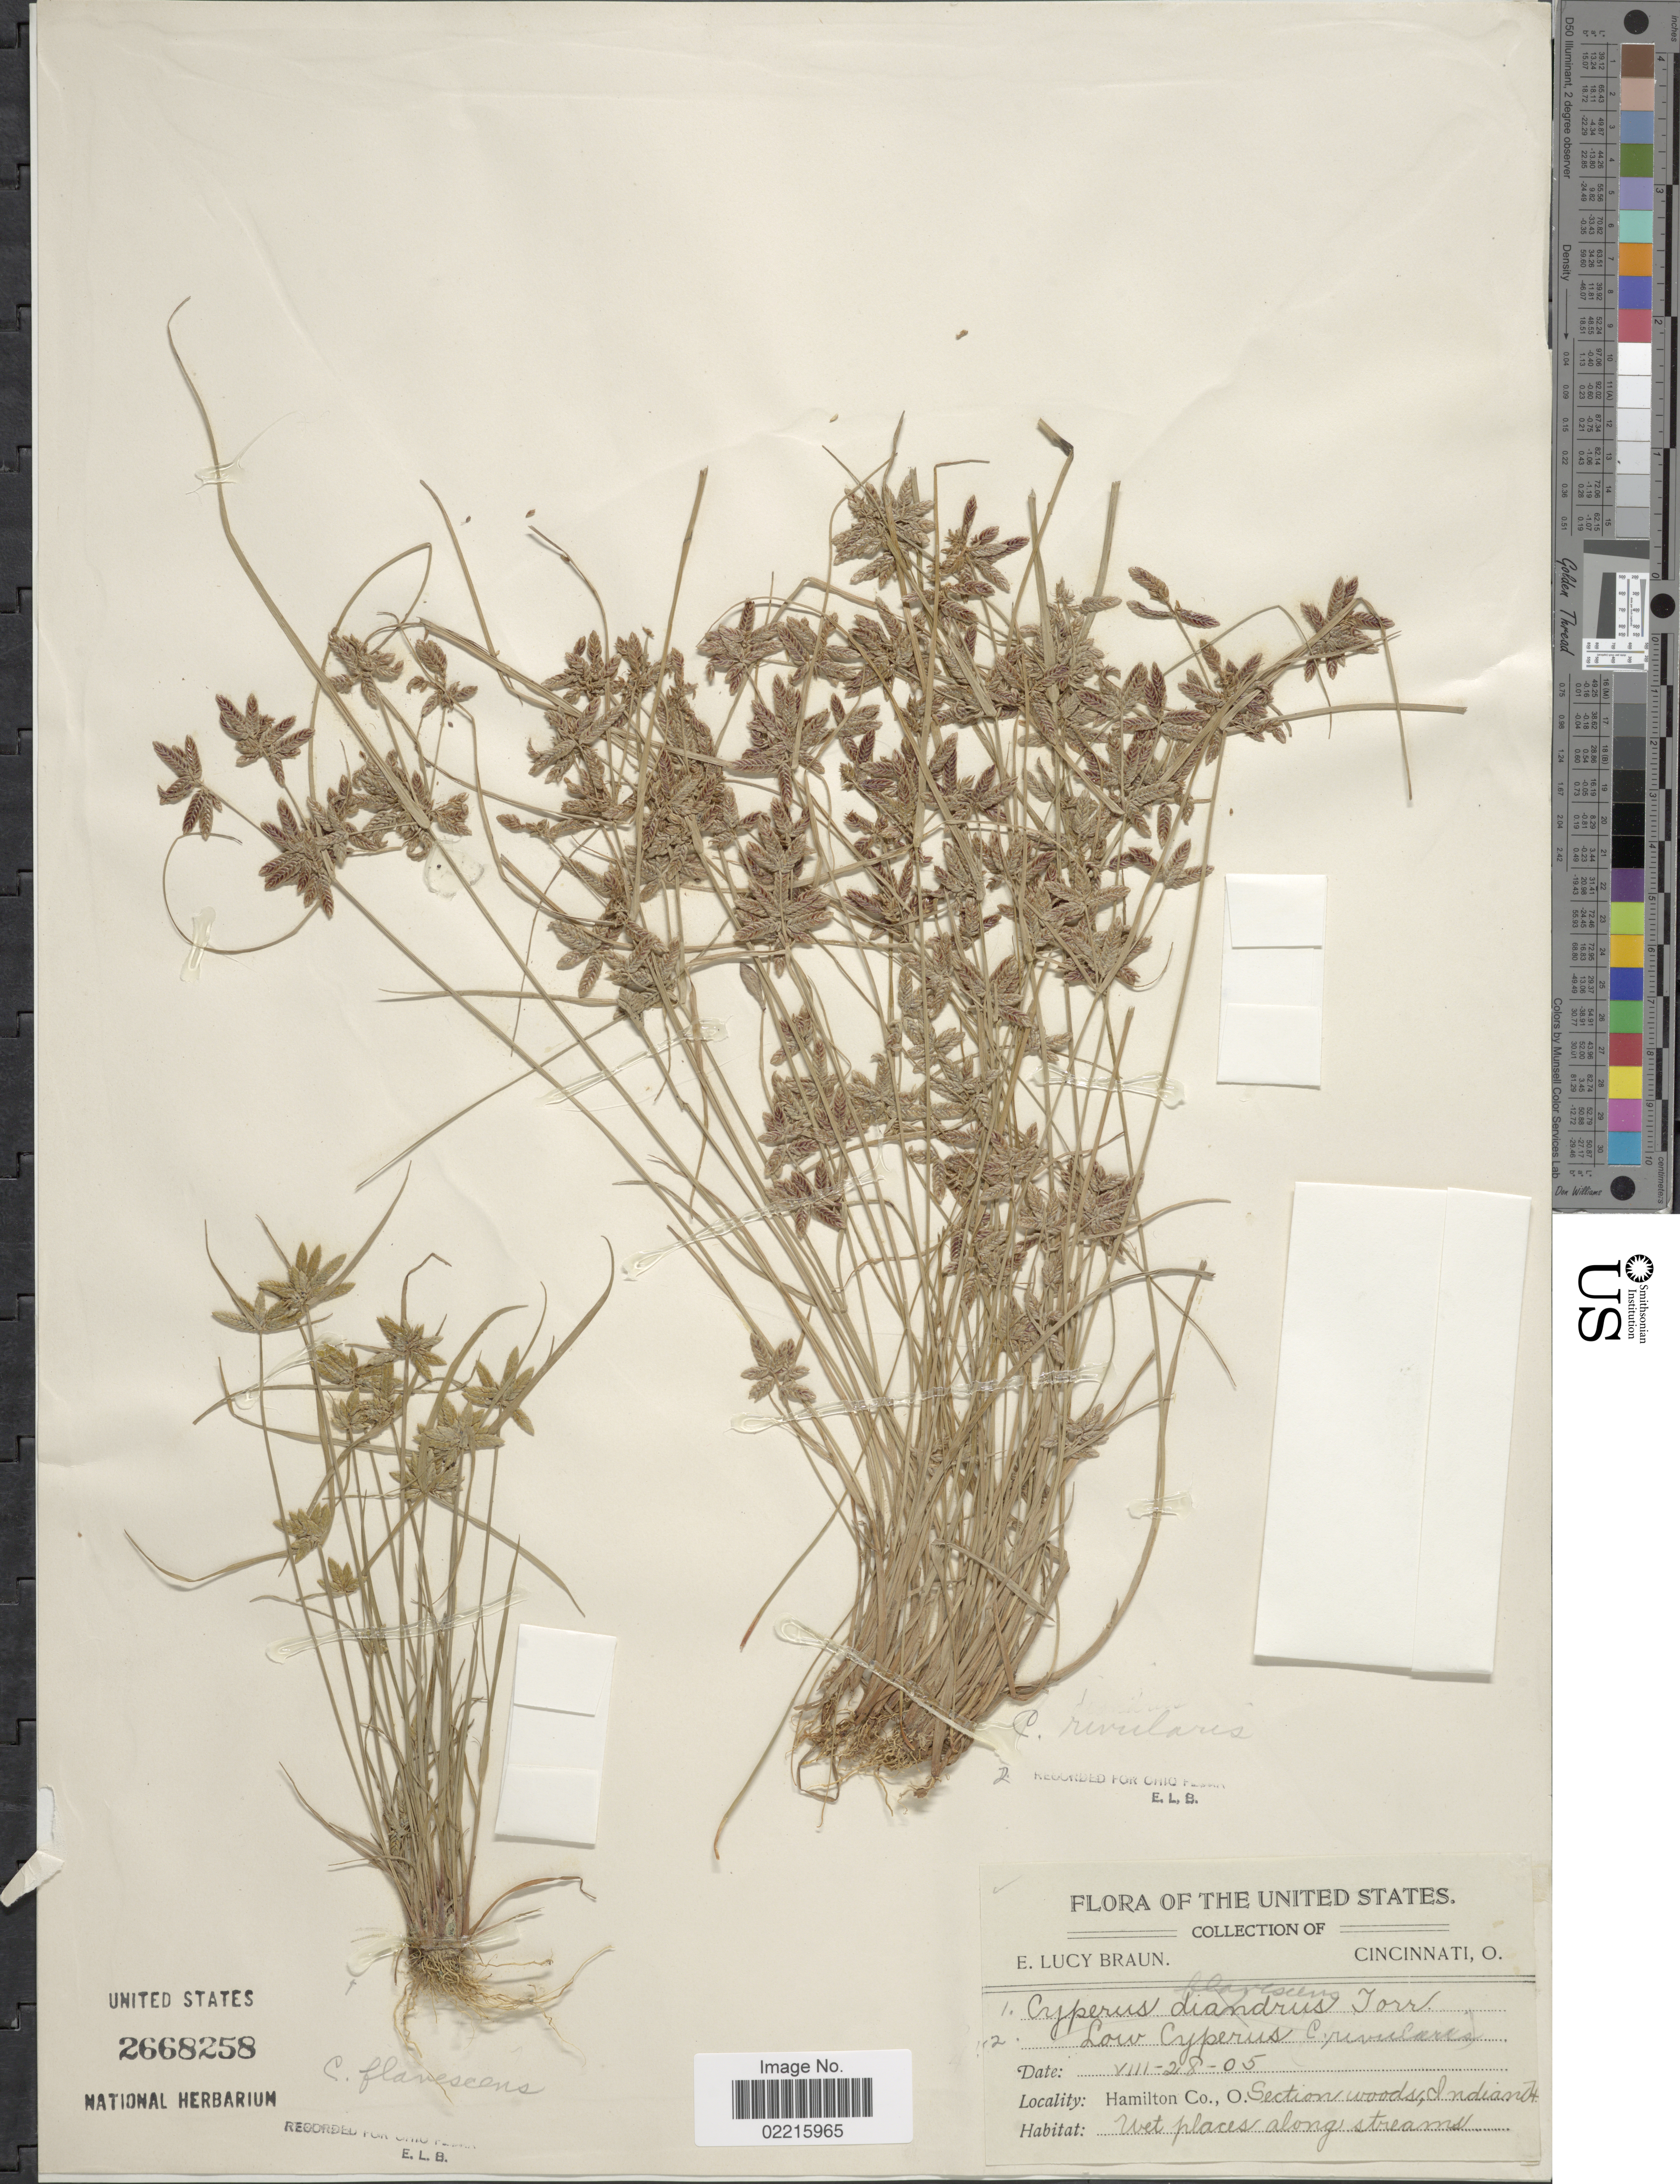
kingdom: Plantae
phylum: Tracheophyta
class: Liliopsida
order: Poales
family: Cyperaceae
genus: Cyperus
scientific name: Cyperus flavescens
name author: L.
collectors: E. L. Braun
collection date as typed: Transcribed d/m/y: 28/8/5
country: United States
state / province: Ohio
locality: Hamilton Co., O. Section woods, Indian H.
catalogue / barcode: US 2668258